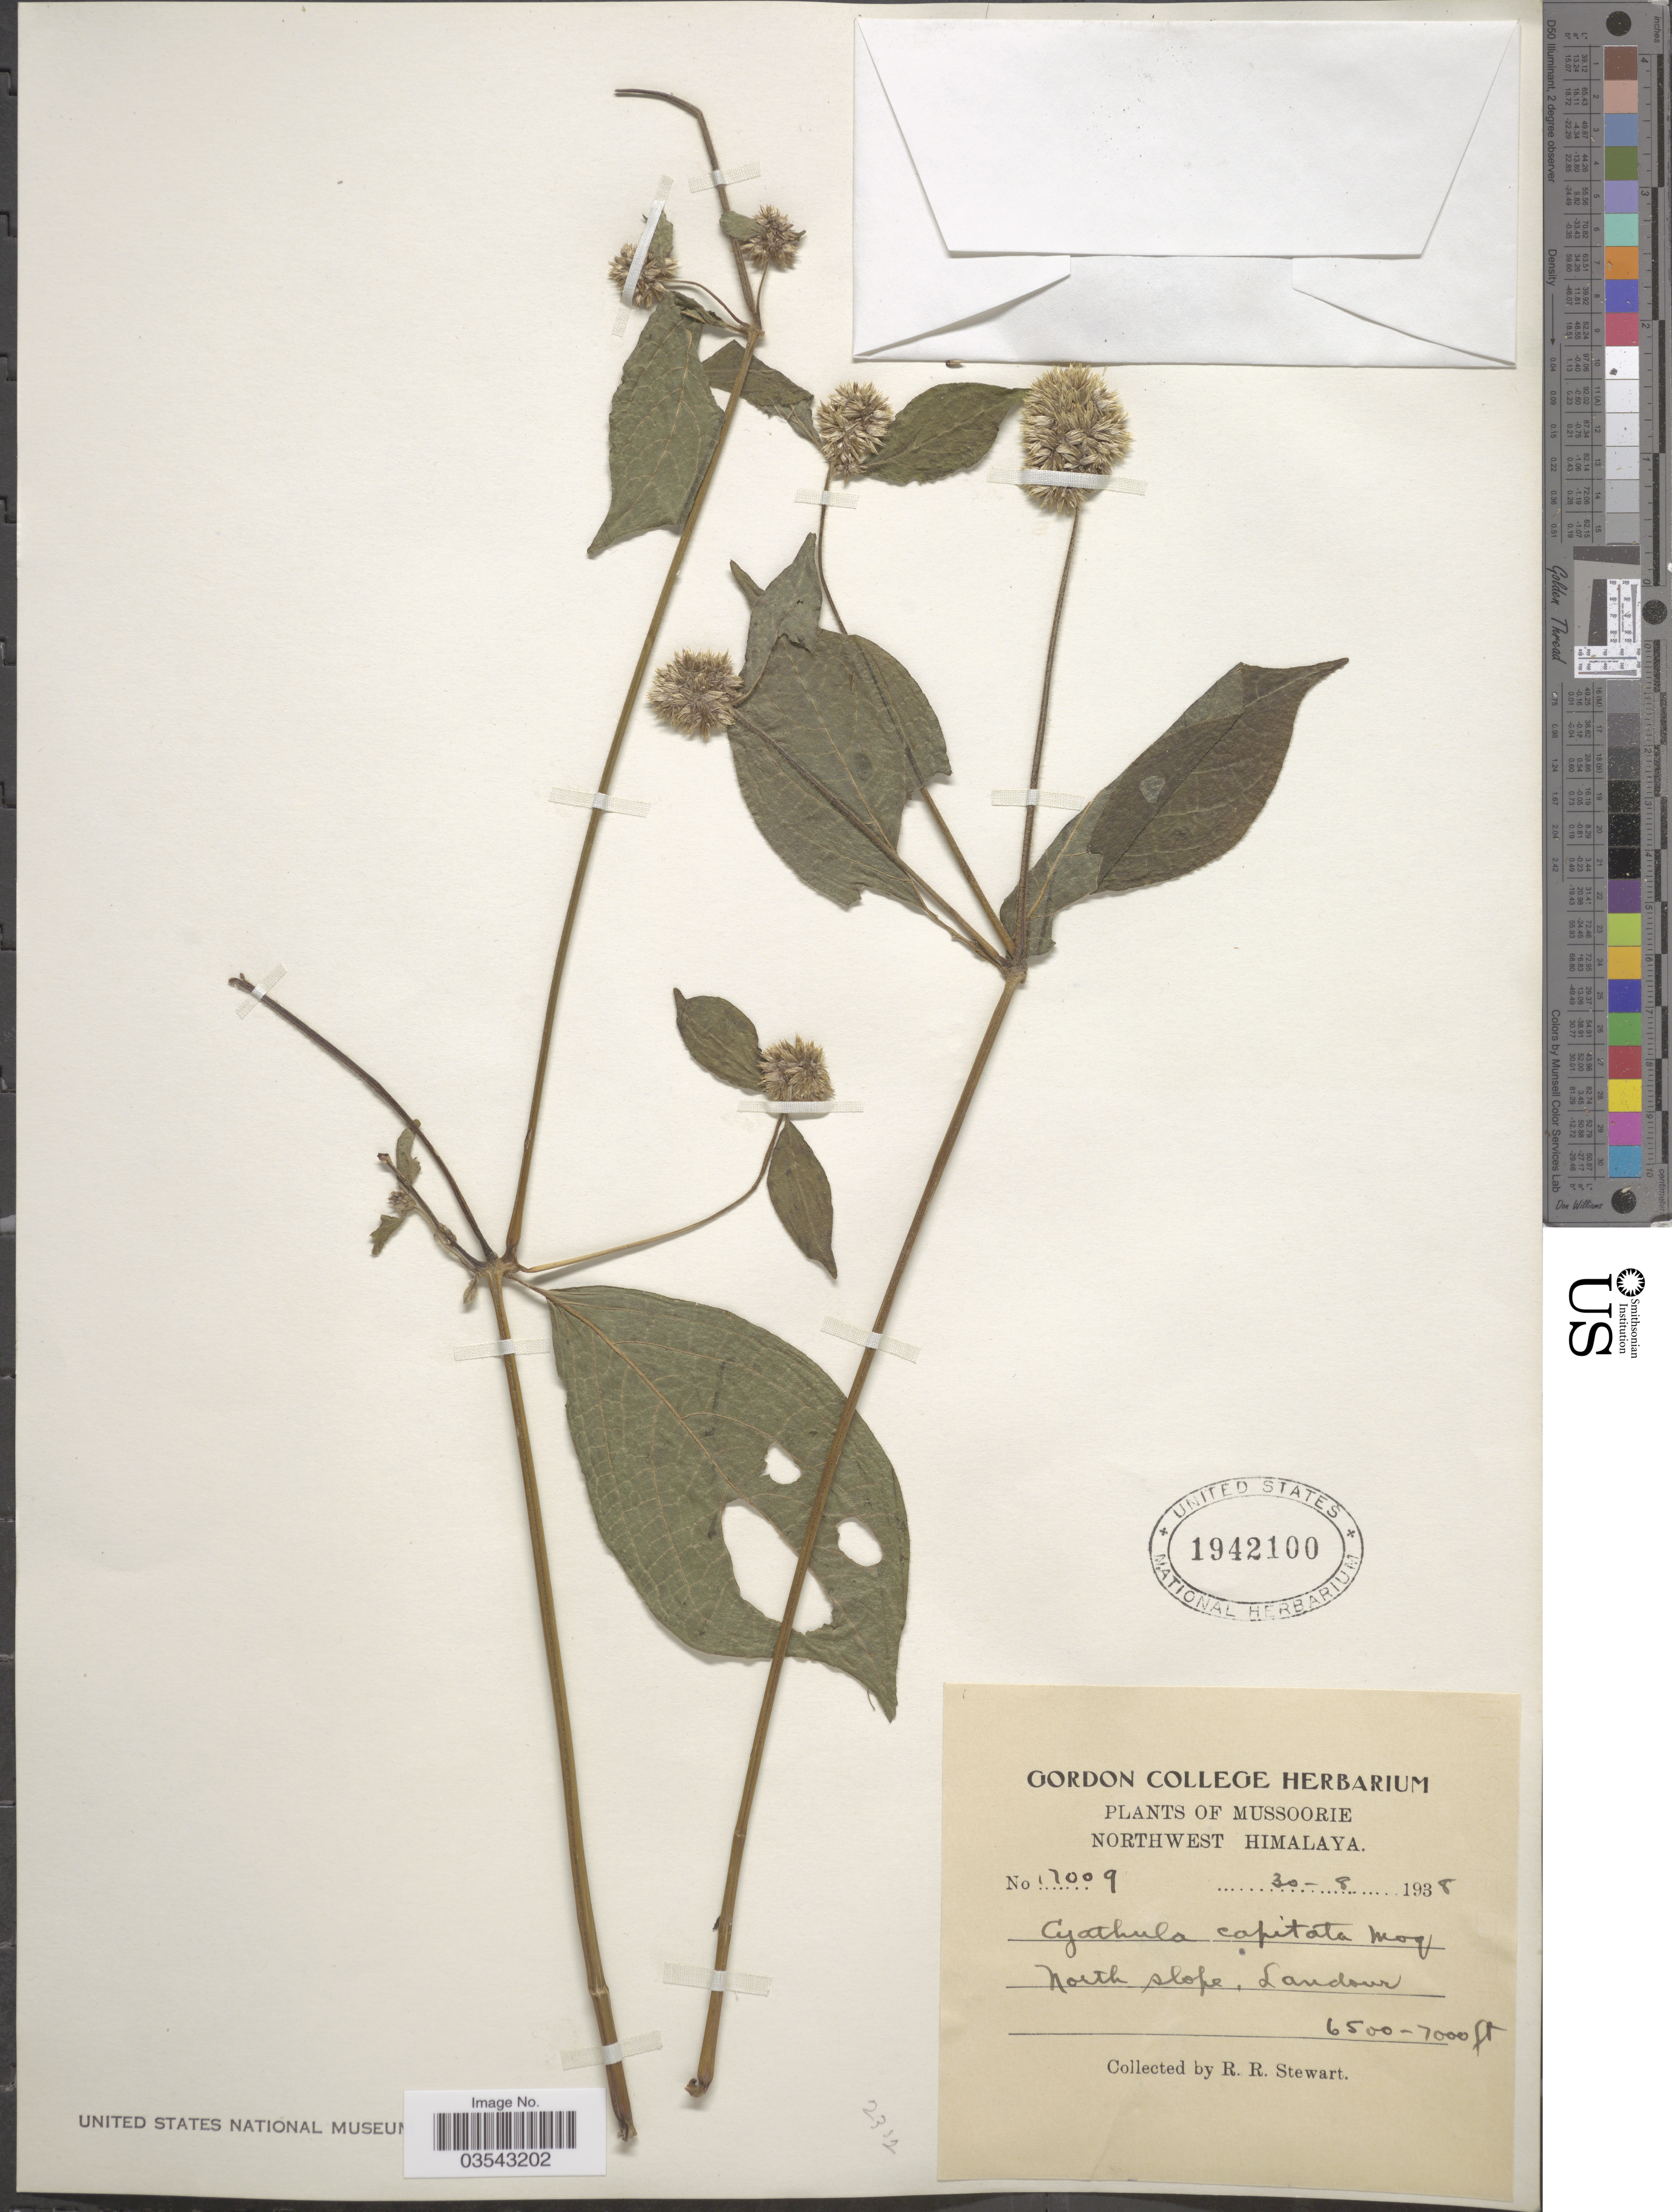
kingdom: Plantae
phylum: Tracheophyta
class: Magnoliopsida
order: Caryophyllales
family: Amaranthaceae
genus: Cyathula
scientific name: Cyathula capitata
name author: Moq.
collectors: R. Stewart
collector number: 17009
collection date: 1938-08-30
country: India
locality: Mussoorie. Northwest Himalaya. North slope, Landour.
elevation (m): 1981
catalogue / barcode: US 1942100